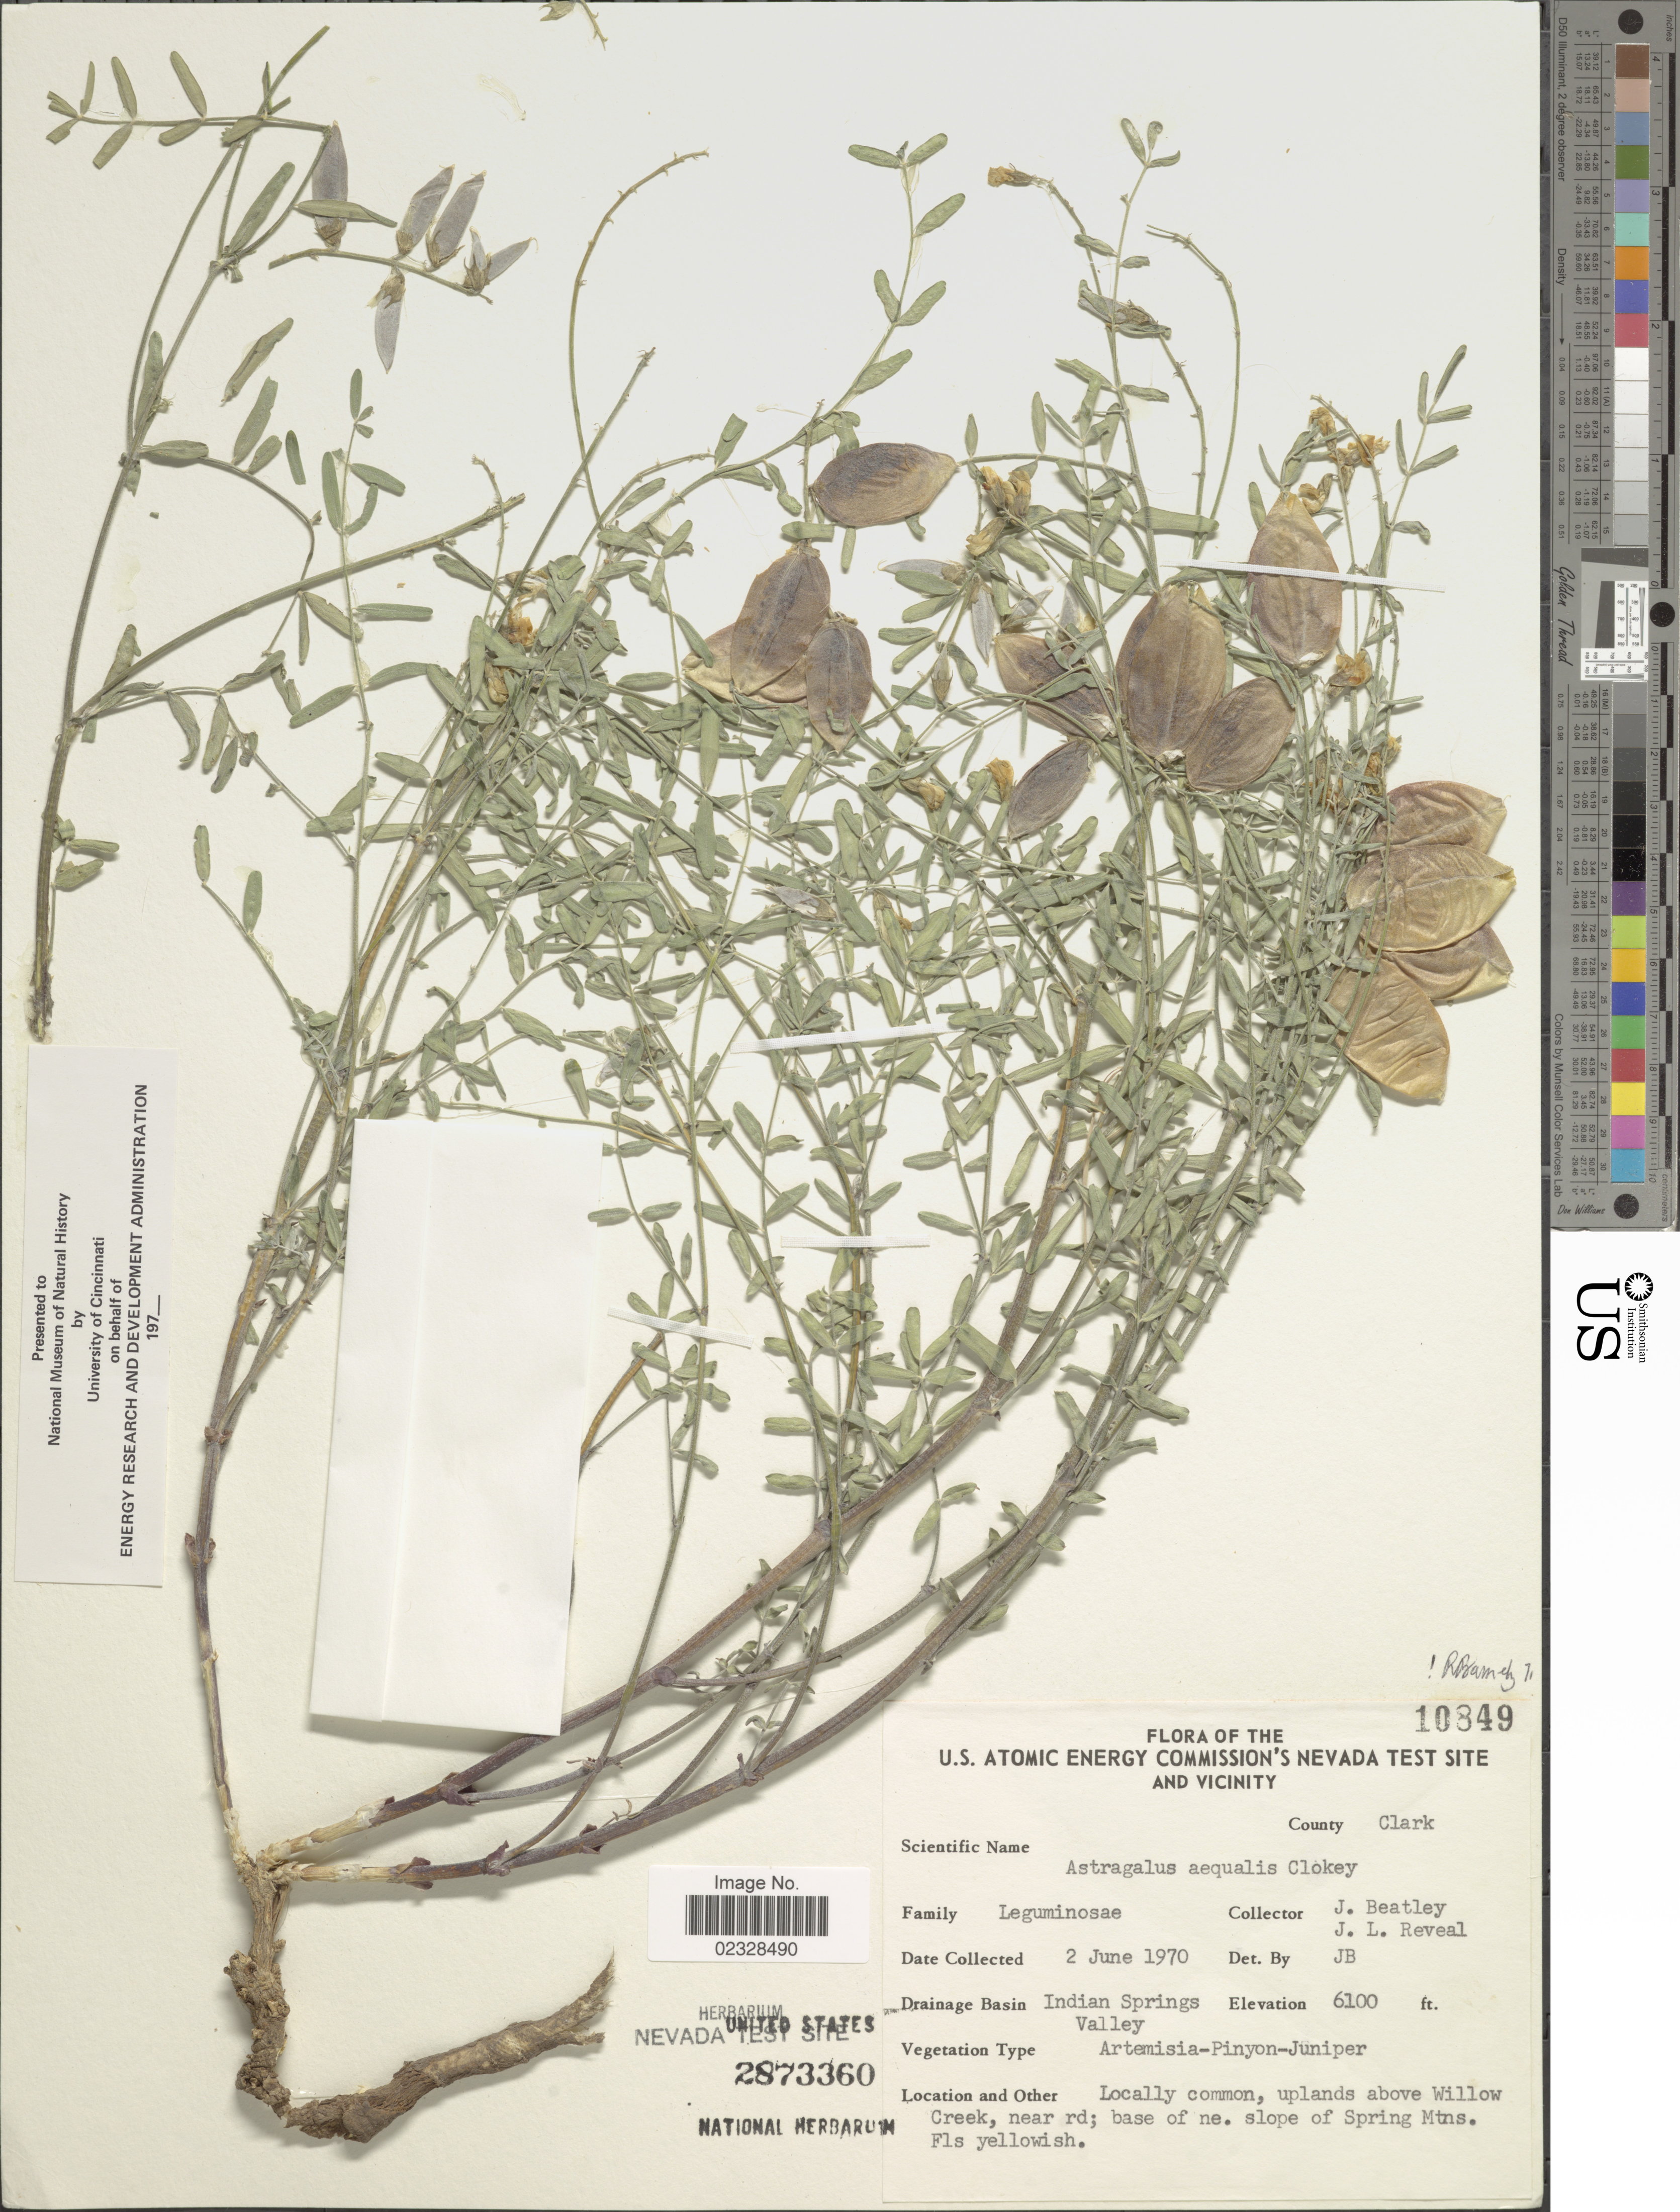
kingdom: Plantae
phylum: Tracheophyta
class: Magnoliopsida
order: Fabales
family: Fabaceae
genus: Astragalus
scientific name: Astragalus aequalis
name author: Clokey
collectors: J. C. Beatley & J. L. Reveal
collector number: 10849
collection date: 1970-06-02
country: United States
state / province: Nevada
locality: U.S. Atomic Energy Commission's Nevada Test Site and Vicinity. County Clark. Indian Springs Valley. Locally common, uplands above Willow Creek, near rd; base of ne. slope of Spring Mtns.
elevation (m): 1859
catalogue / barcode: US 2873360